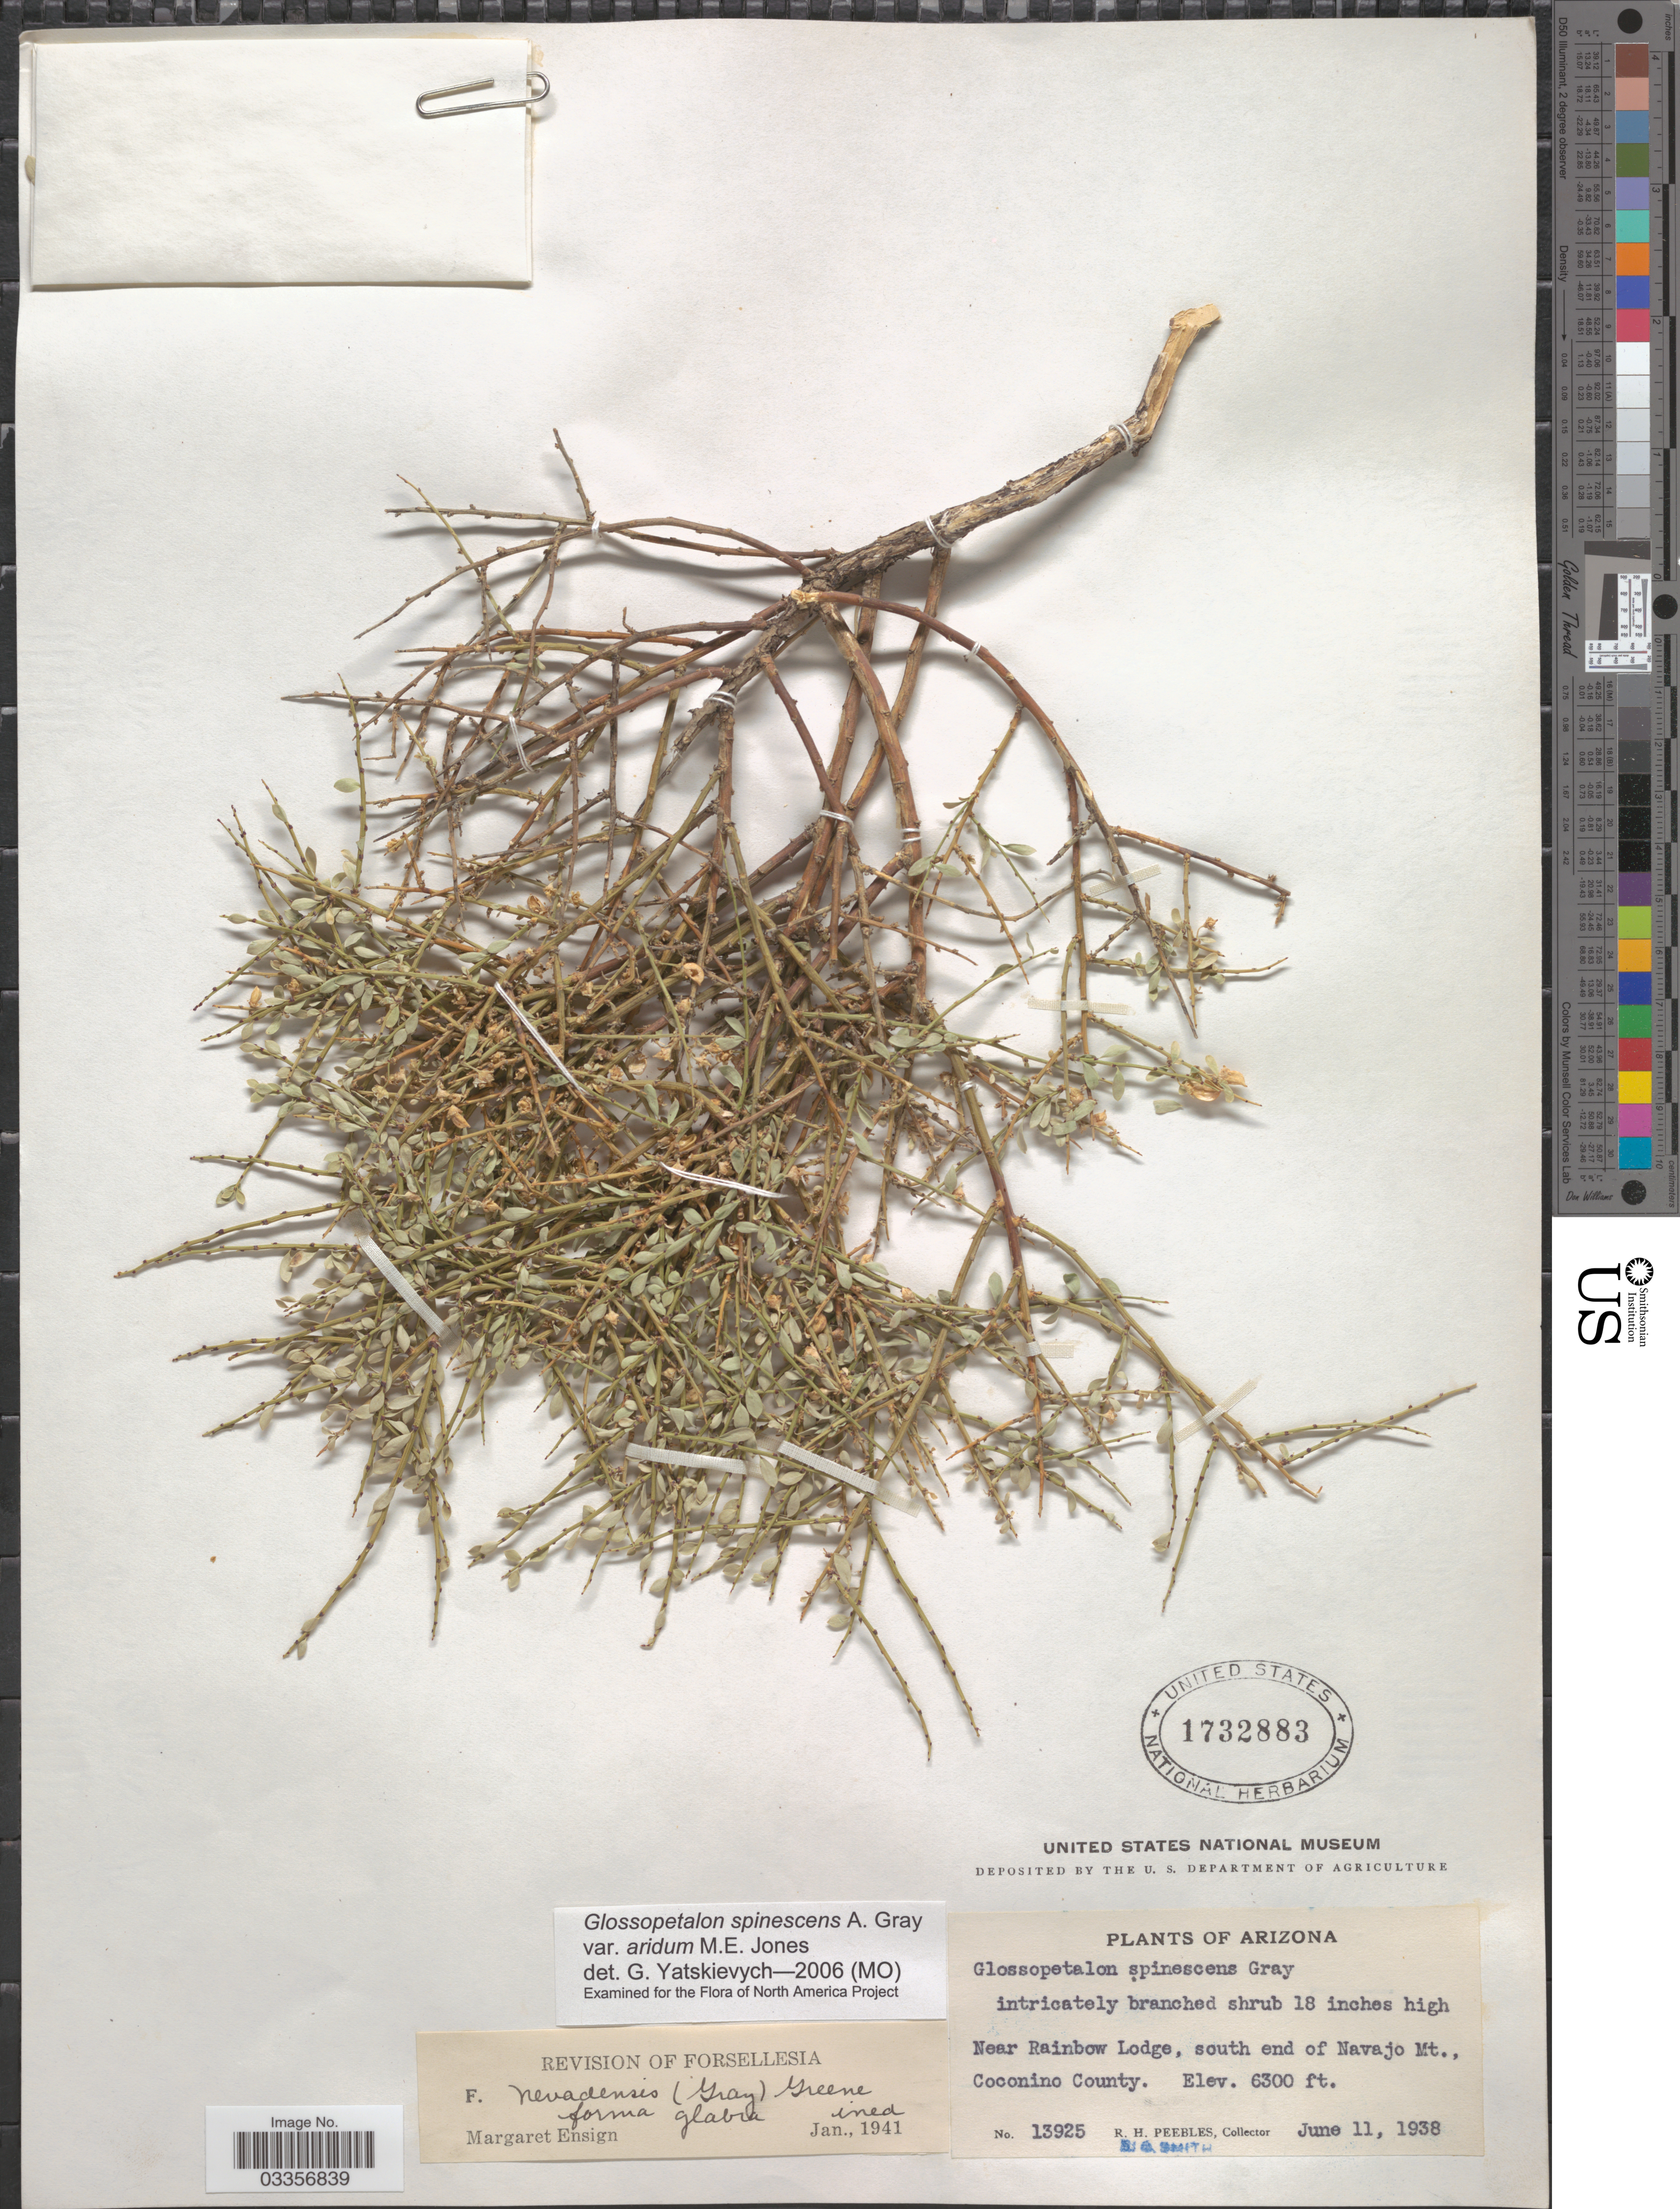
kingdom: Plantae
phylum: Tracheophyta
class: Magnoliopsida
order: Crossosomatales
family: Crossosomataceae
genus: Glossopetalon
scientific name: Glossopetalon spinescens var. aridum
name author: M.E. Jones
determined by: Yatskievych, G.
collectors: R. H. Peebles & E. G. Smith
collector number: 13925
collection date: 1938-06-11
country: United States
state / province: Arizona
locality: Near Rainbow Lodge, south end of Navajo Mt., Coconino County.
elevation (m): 1920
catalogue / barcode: US 1732883